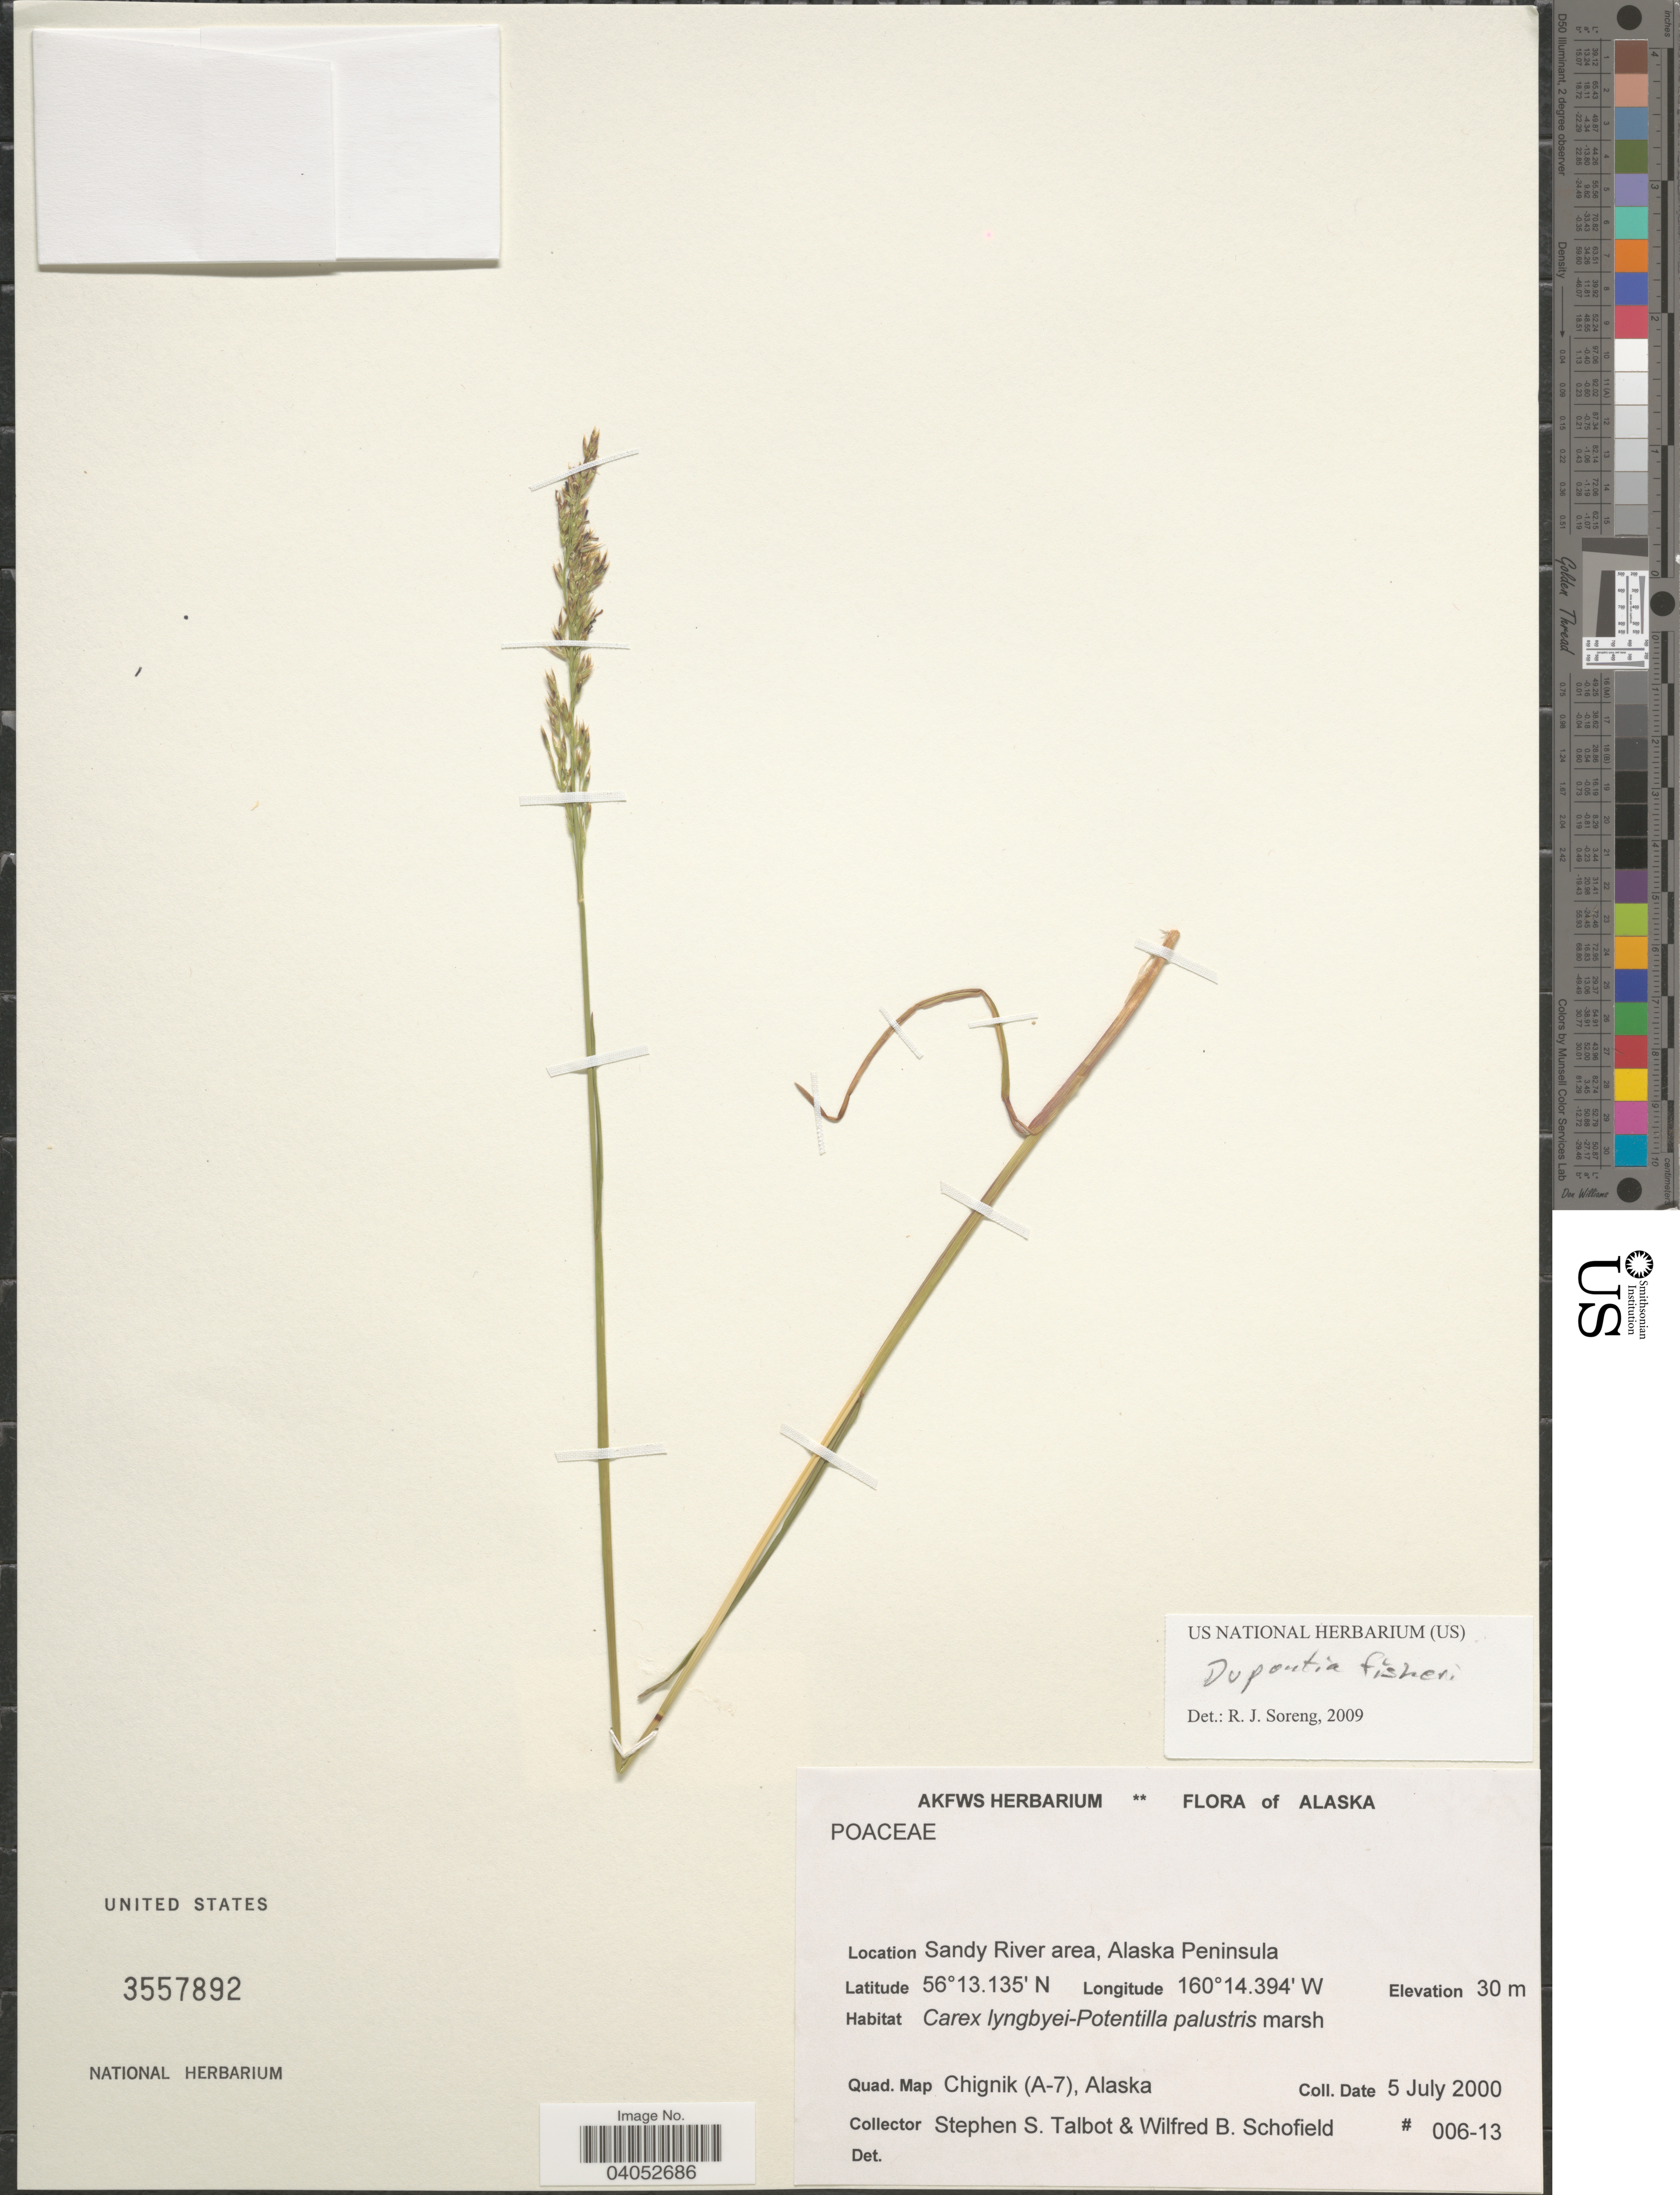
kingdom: Plantae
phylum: Tracheophyta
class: Liliopsida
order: Poales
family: Poaceae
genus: Dupontia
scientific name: Dupontia micrantha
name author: Holm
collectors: S. S. Talbot & W. Schofield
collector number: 006-13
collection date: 2000-07-05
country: United States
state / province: Alaska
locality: Sandy River area, Alaska Peninsula. Quad. Map Chignik (A-7).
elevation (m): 30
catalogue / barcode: US 3557892